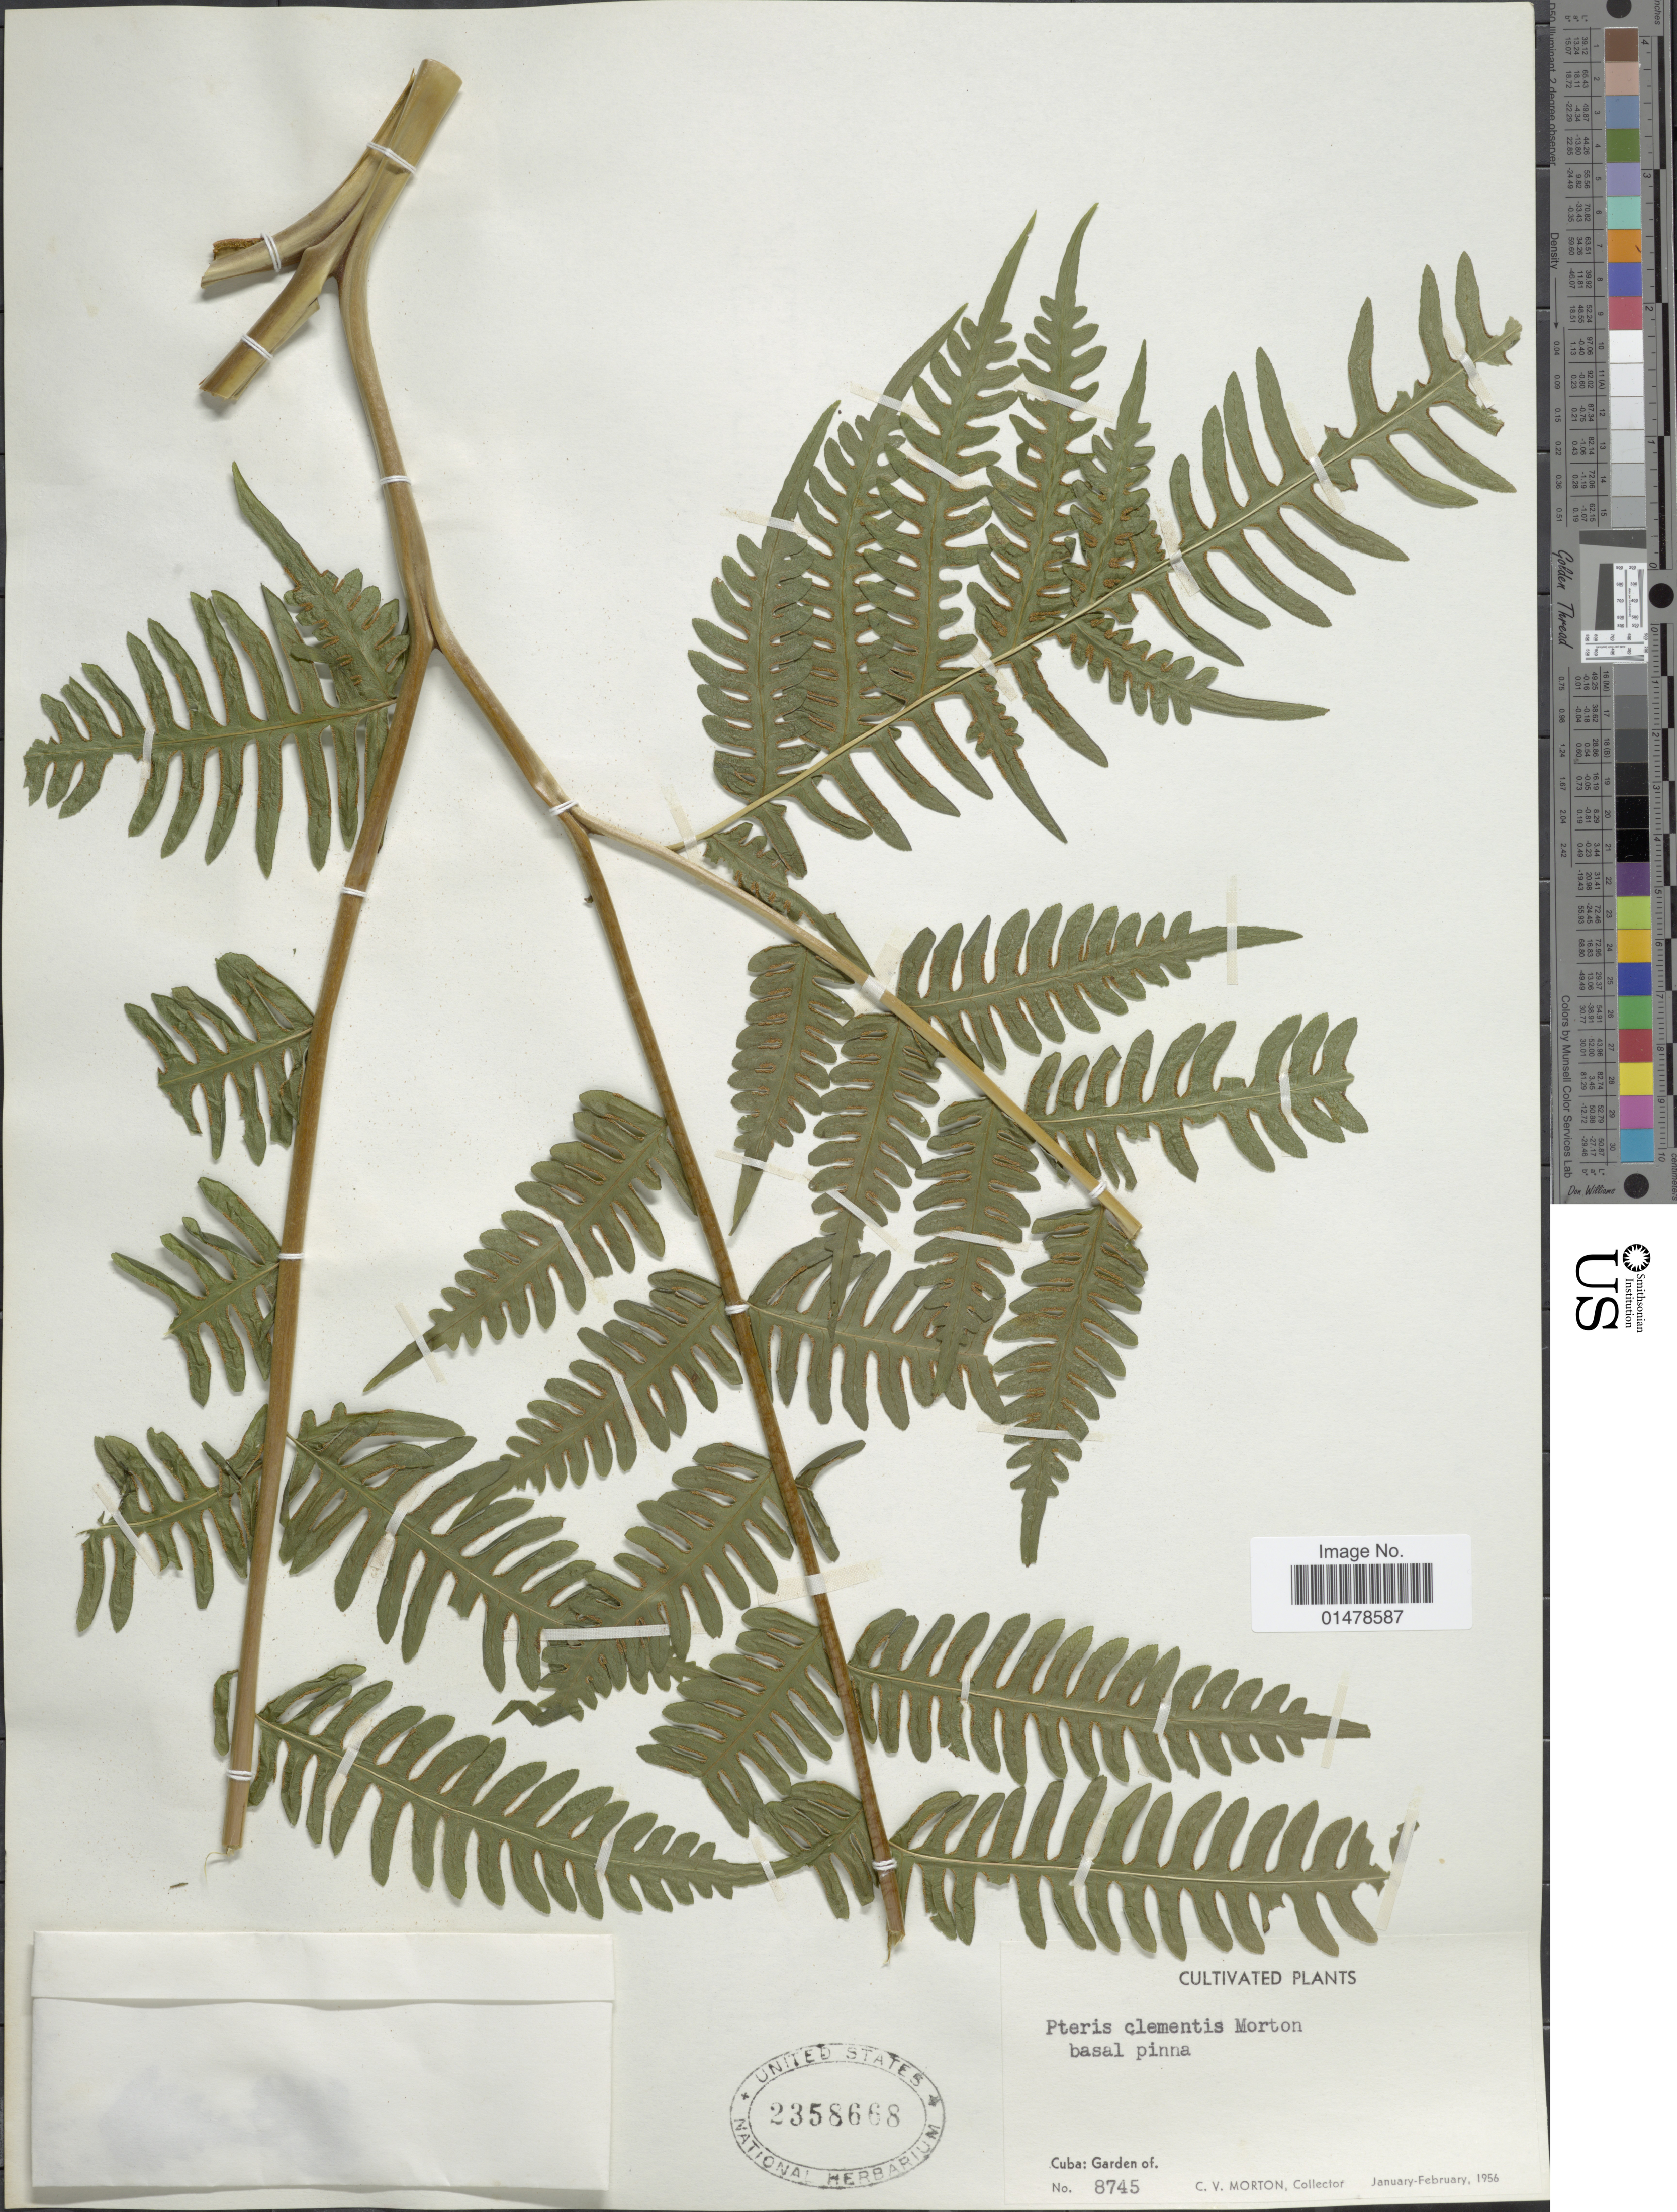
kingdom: Plantae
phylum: Tracheophyta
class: Polypodiopsida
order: Polypodiales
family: Pteridaceae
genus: Pteris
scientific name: Pteris clementis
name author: Morton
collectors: C. V. Morton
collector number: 8745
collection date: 1956-01/1956-02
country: Cuba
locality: Cuba: Garden of.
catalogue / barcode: US 2358668